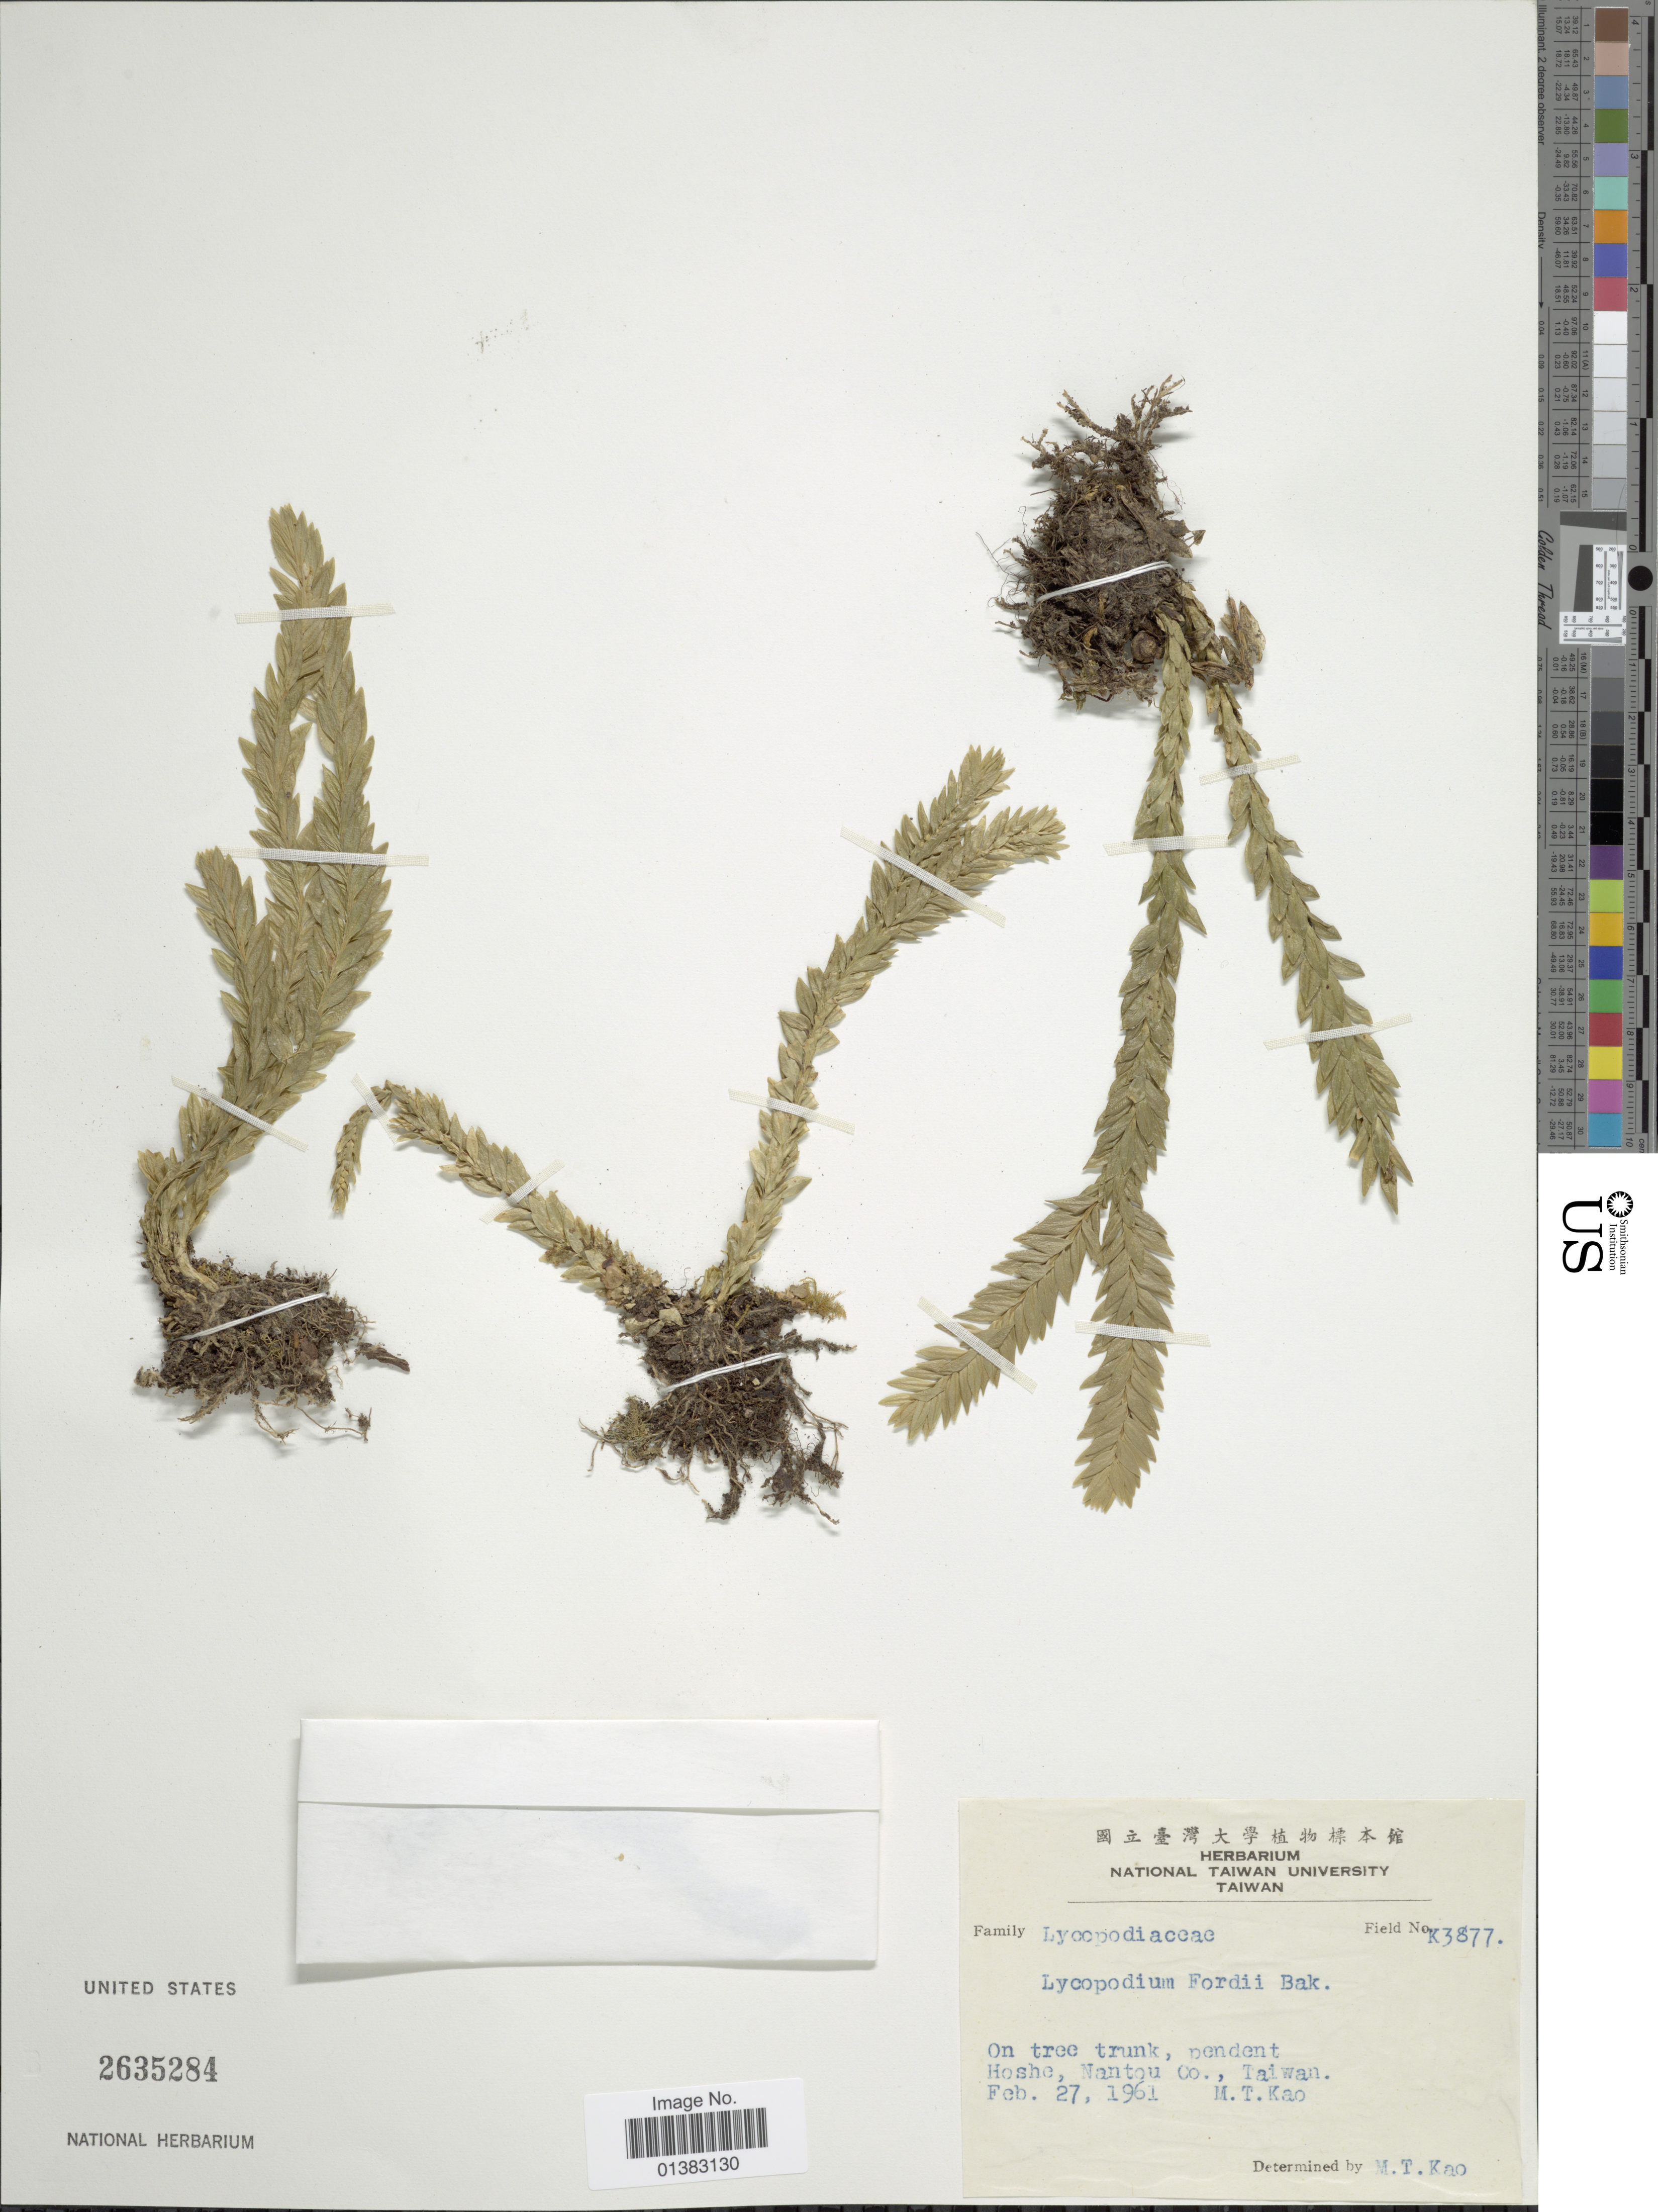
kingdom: Plantae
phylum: Tracheophyta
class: Lycopodiopsida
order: Lycopodiales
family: Lycopodiaceae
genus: Phlegmariurus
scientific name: Phlegmariurus fordii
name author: (Baker) Ching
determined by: Field, A. R.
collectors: M. T. Kao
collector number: K3877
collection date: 1961-02-27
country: Taiwan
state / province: Nantou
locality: Hoshe, Nantou Co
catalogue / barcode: US 2635284